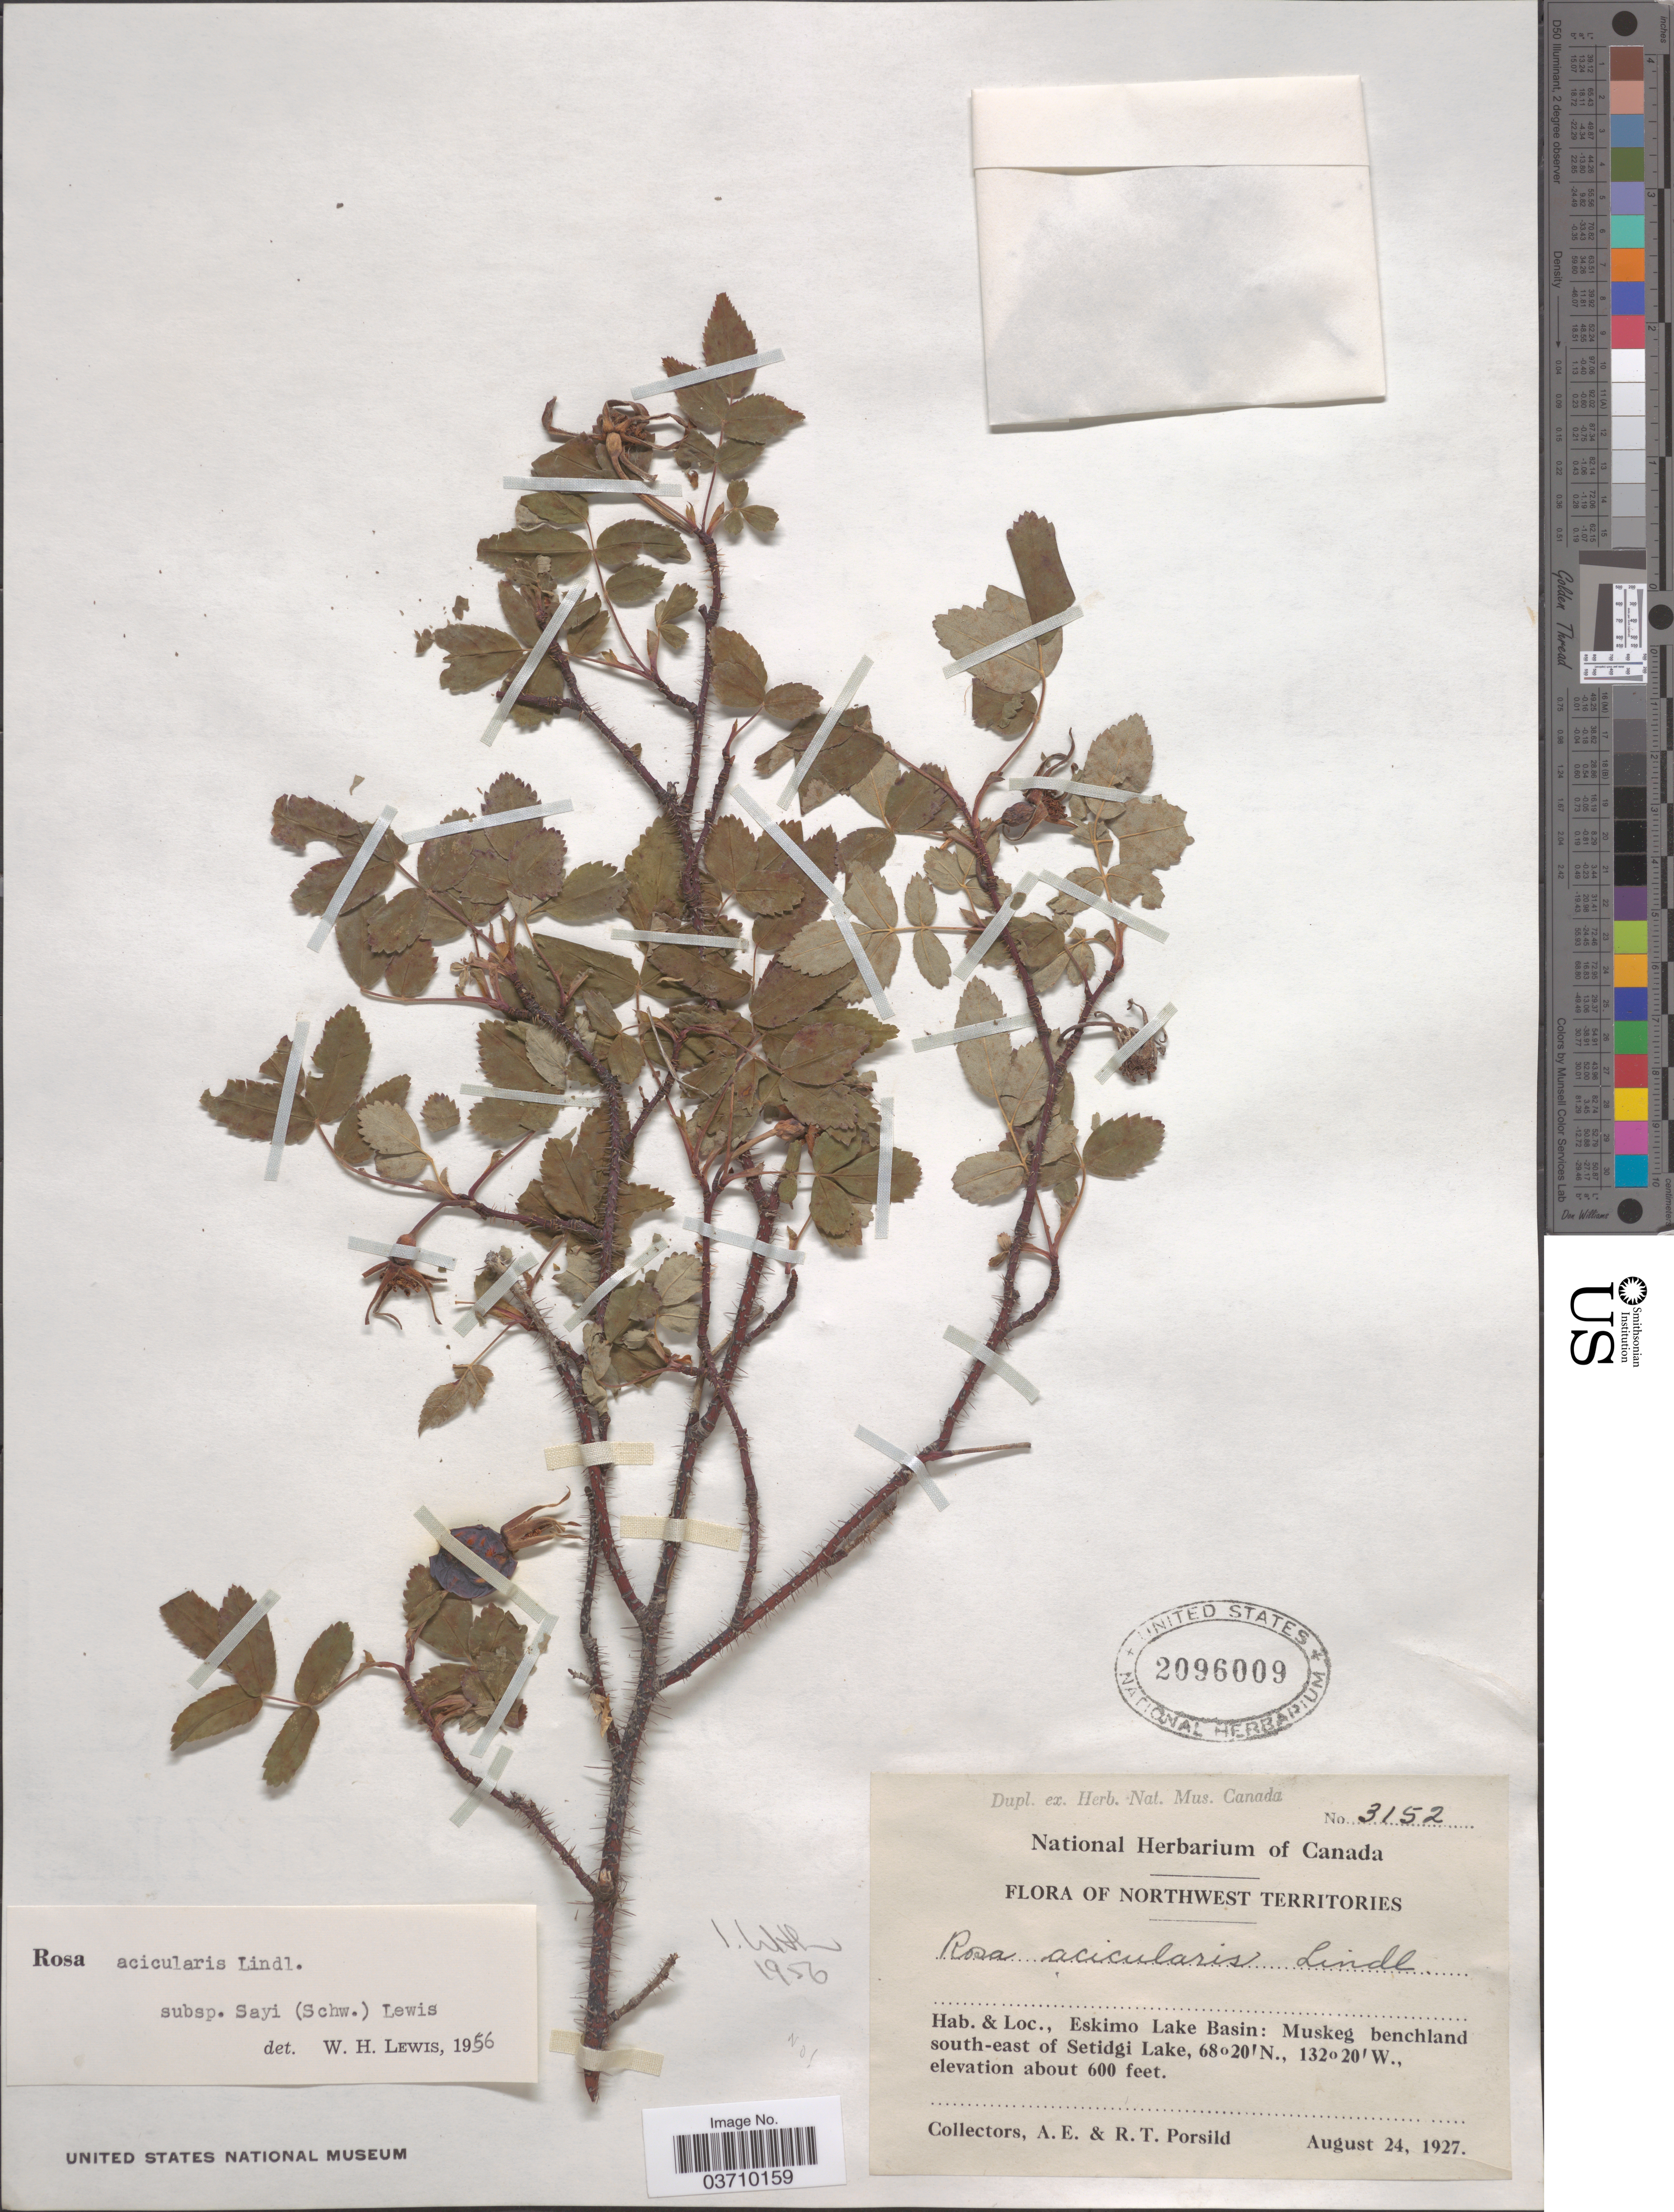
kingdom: Plantae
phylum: Tracheophyta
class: Magnoliopsida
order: Rosales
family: Rosaceae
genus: Rosa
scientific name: Rosa acicularis var. sayi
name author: (Schwein.) Rehder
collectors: A. E. Porsild & R. T. Porsild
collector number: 3152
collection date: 1927-08-24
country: Canada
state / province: Northwest Territories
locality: Eskimo Lake Basin: Muskeg benchland south-east of Setidgi Lake.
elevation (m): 183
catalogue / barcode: US 2096009